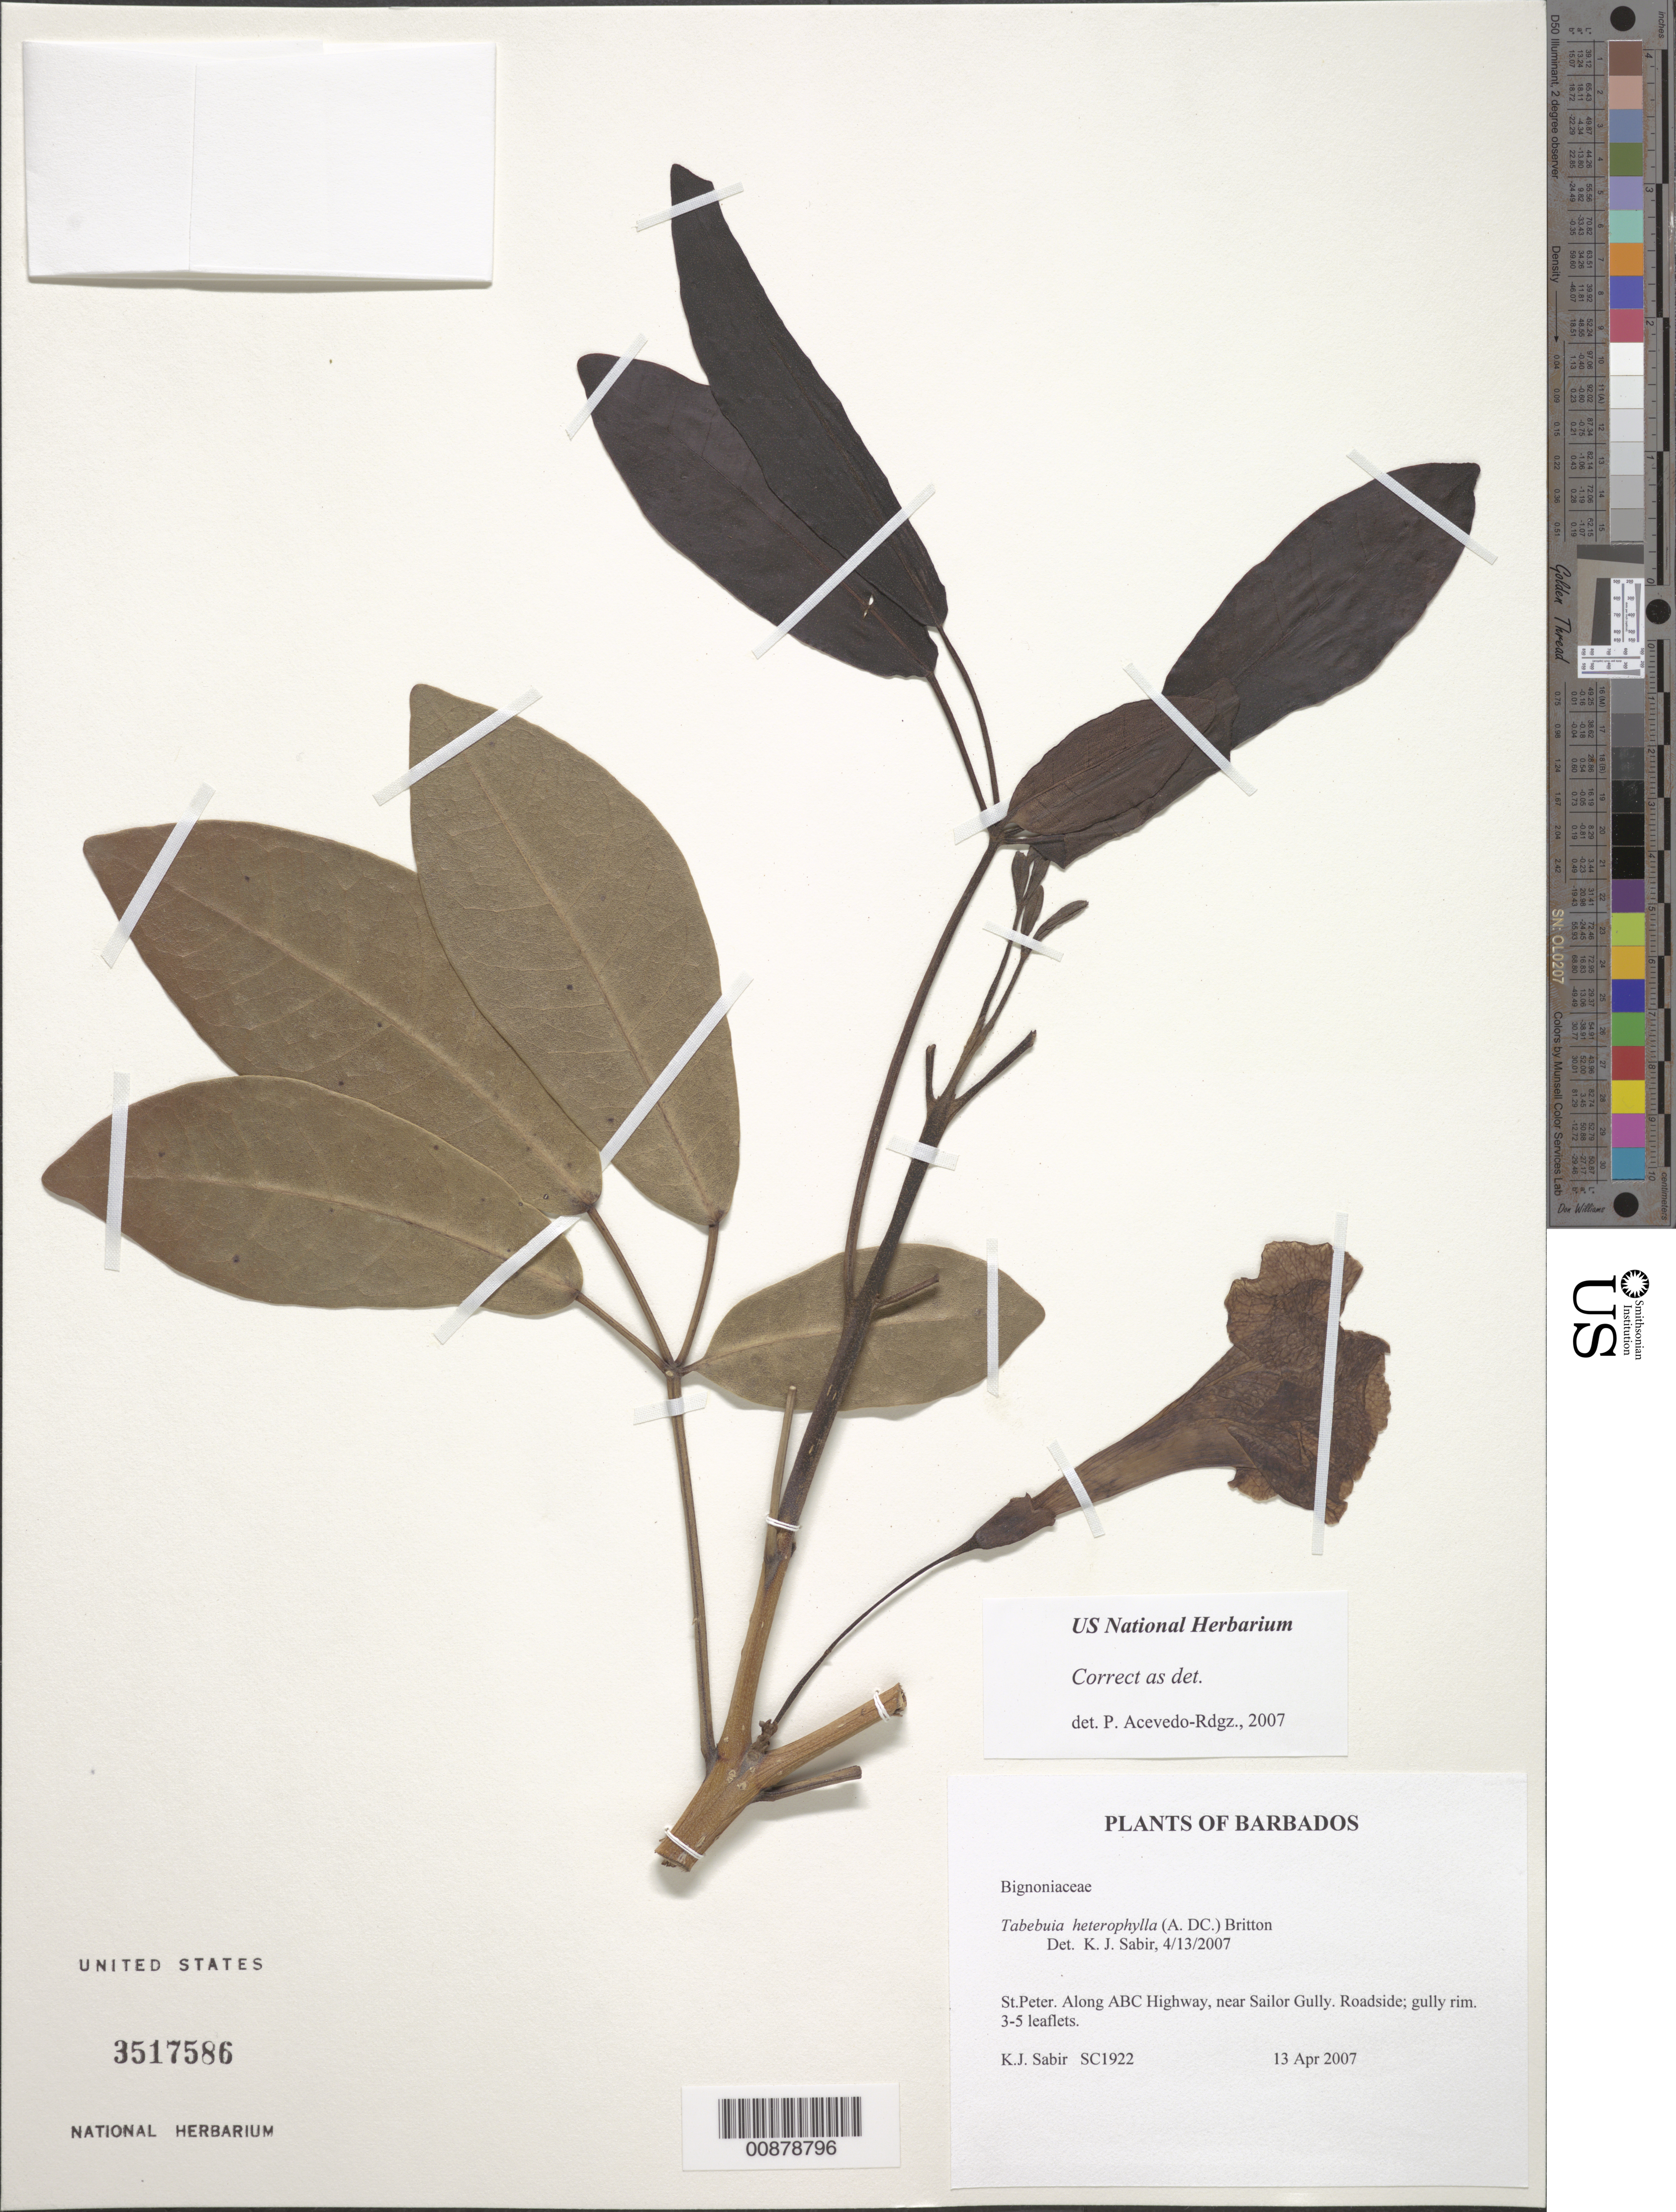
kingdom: Plantae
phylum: Tracheophyta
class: Magnoliopsida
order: Lamiales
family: Bignoniaceae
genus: Tabebuia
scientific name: Tabebuia heterophylla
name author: (DC.) Britton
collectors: K. Sabir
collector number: SC 1922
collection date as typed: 13 Apr 2007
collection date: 2007-04-13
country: Barbados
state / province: Saint Peter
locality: Along ABC Highway, near Sailor Gully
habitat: Roadside; gully rim.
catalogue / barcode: US 3517586